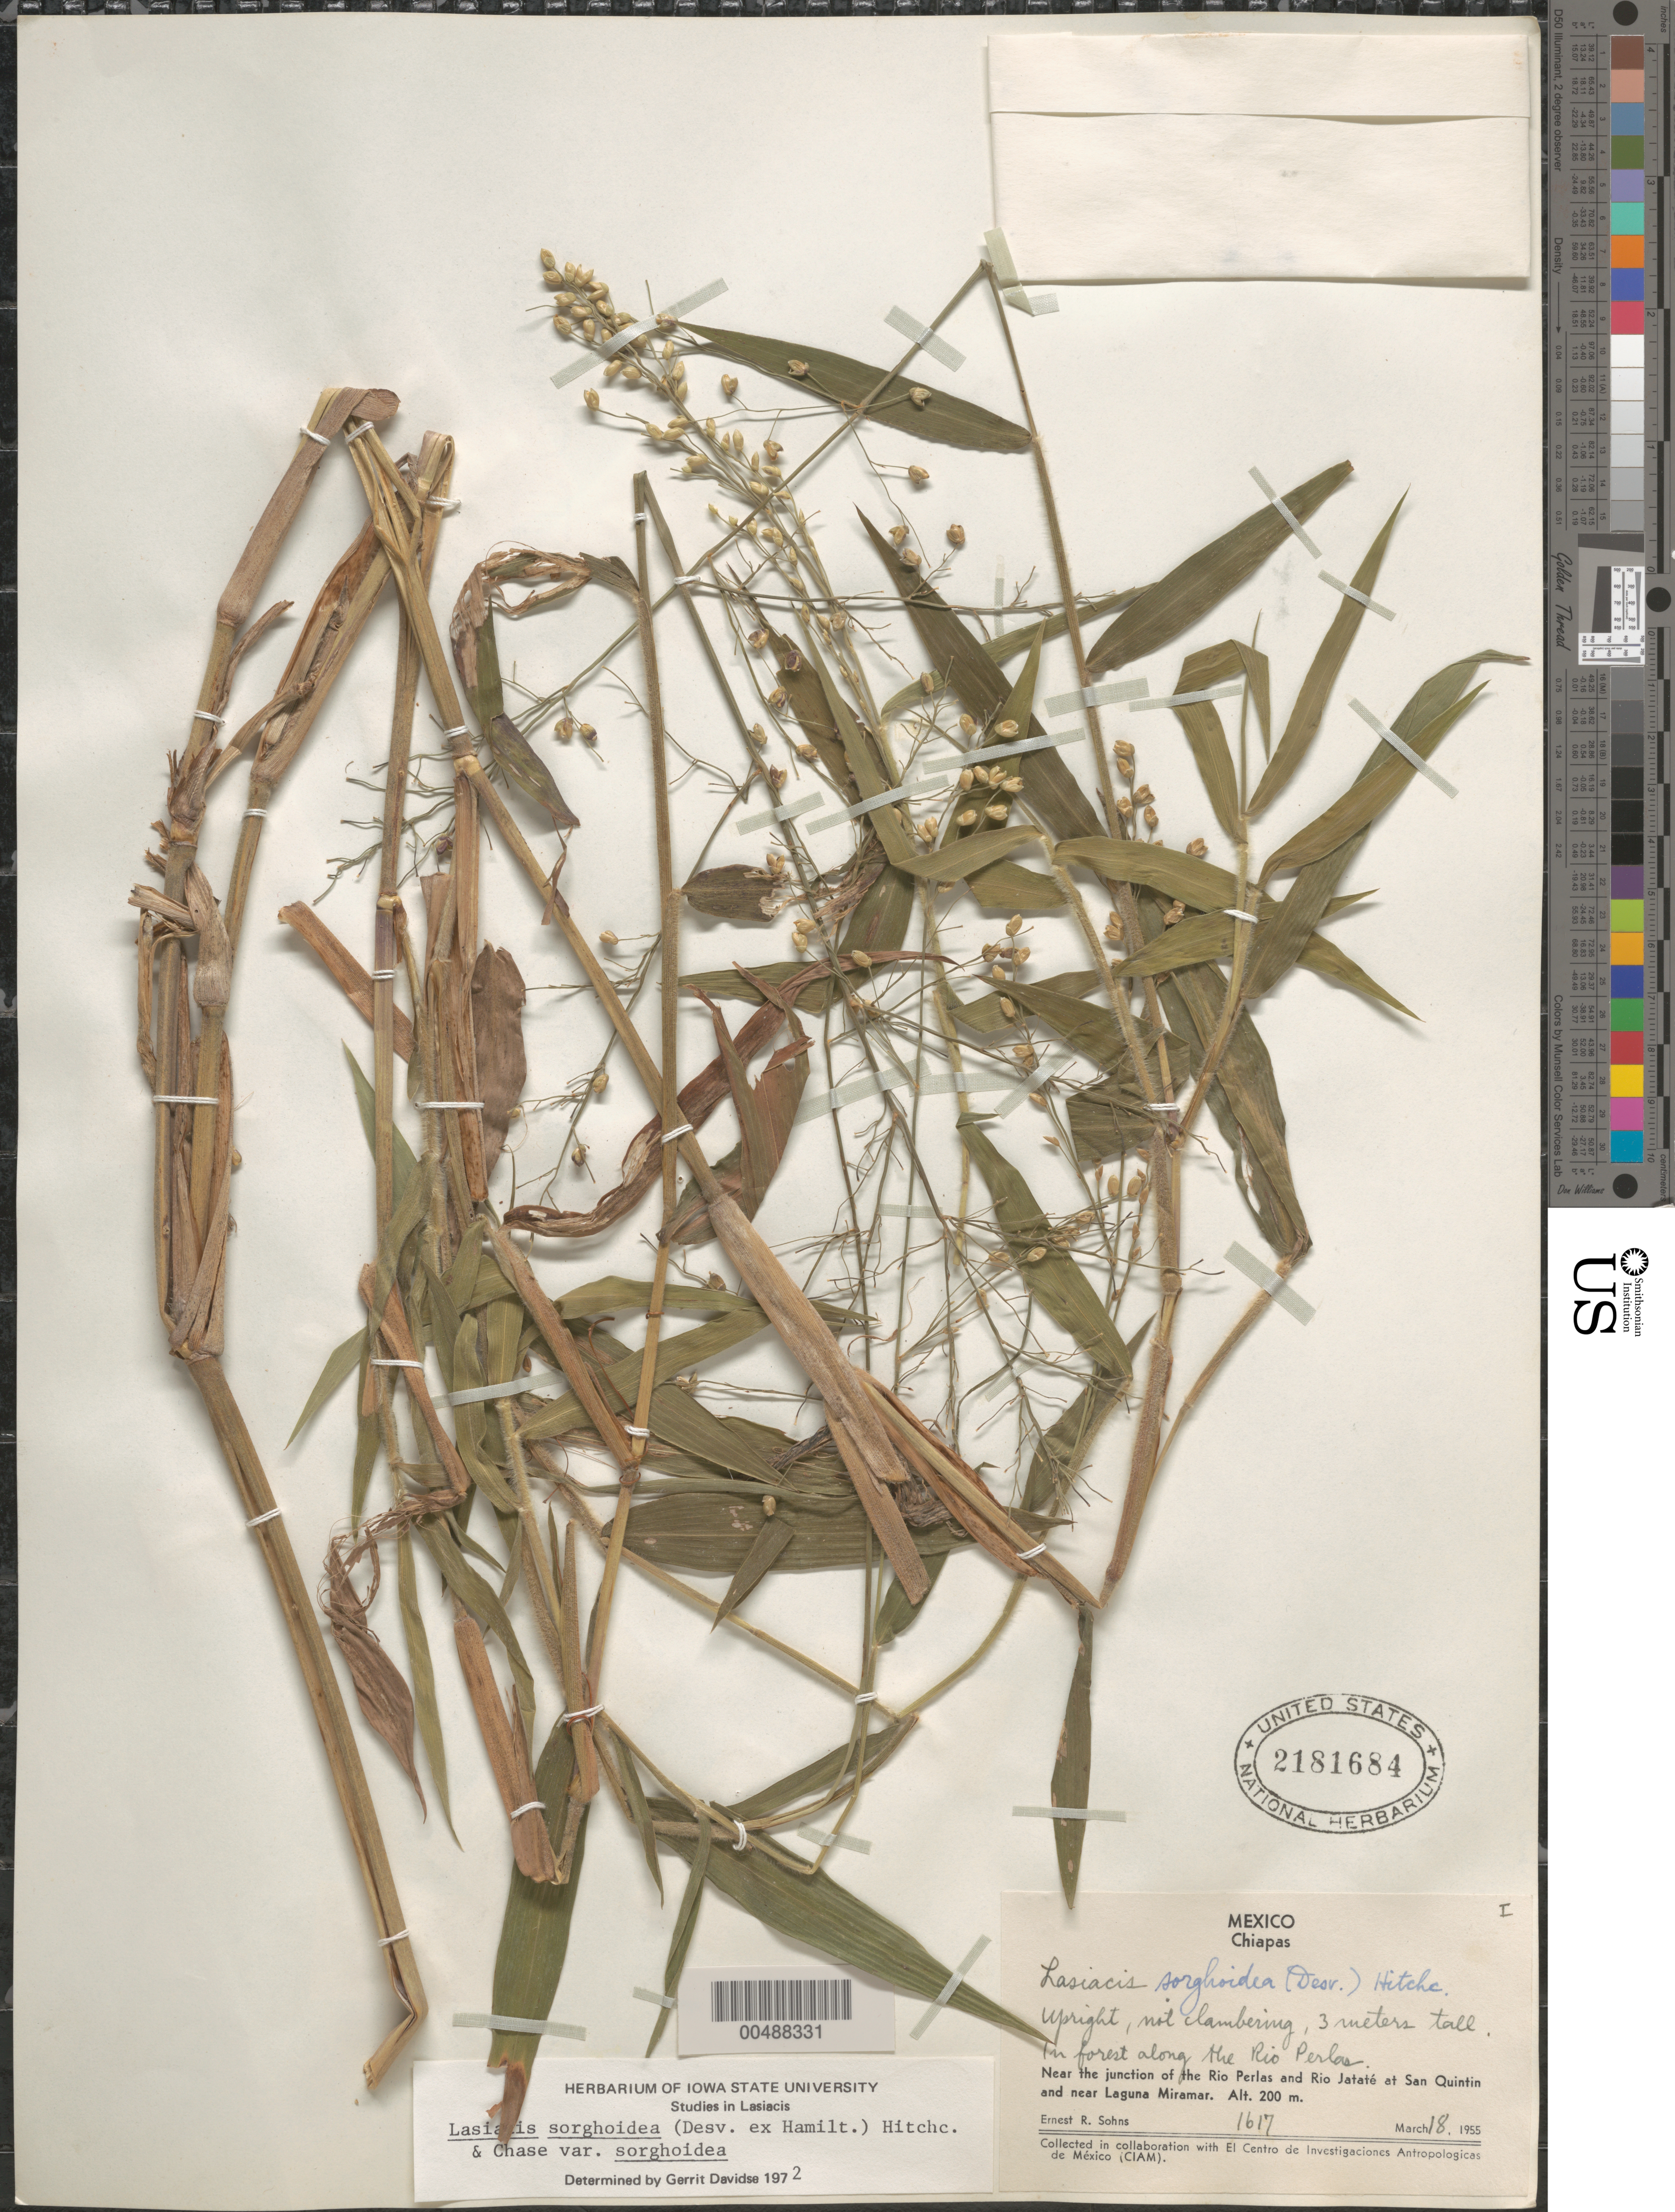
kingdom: Plantae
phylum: Tracheophyta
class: Liliopsida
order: Poales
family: Poaceae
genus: Lasiacis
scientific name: Lasiacis sorghoidea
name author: (Desv. ex Ham.) Hitchc. & Chase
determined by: Davidse, Gerrit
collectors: E. R. Sohns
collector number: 1617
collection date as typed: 18 Mar 1955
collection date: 1955-03-18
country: Mexico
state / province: Chiapas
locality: Along the Rio Perlas, near the jct of the Rio Perlas & Rio Jatat‚ at the San Quintin & near Laguna Miramar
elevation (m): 200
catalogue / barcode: US 2181684